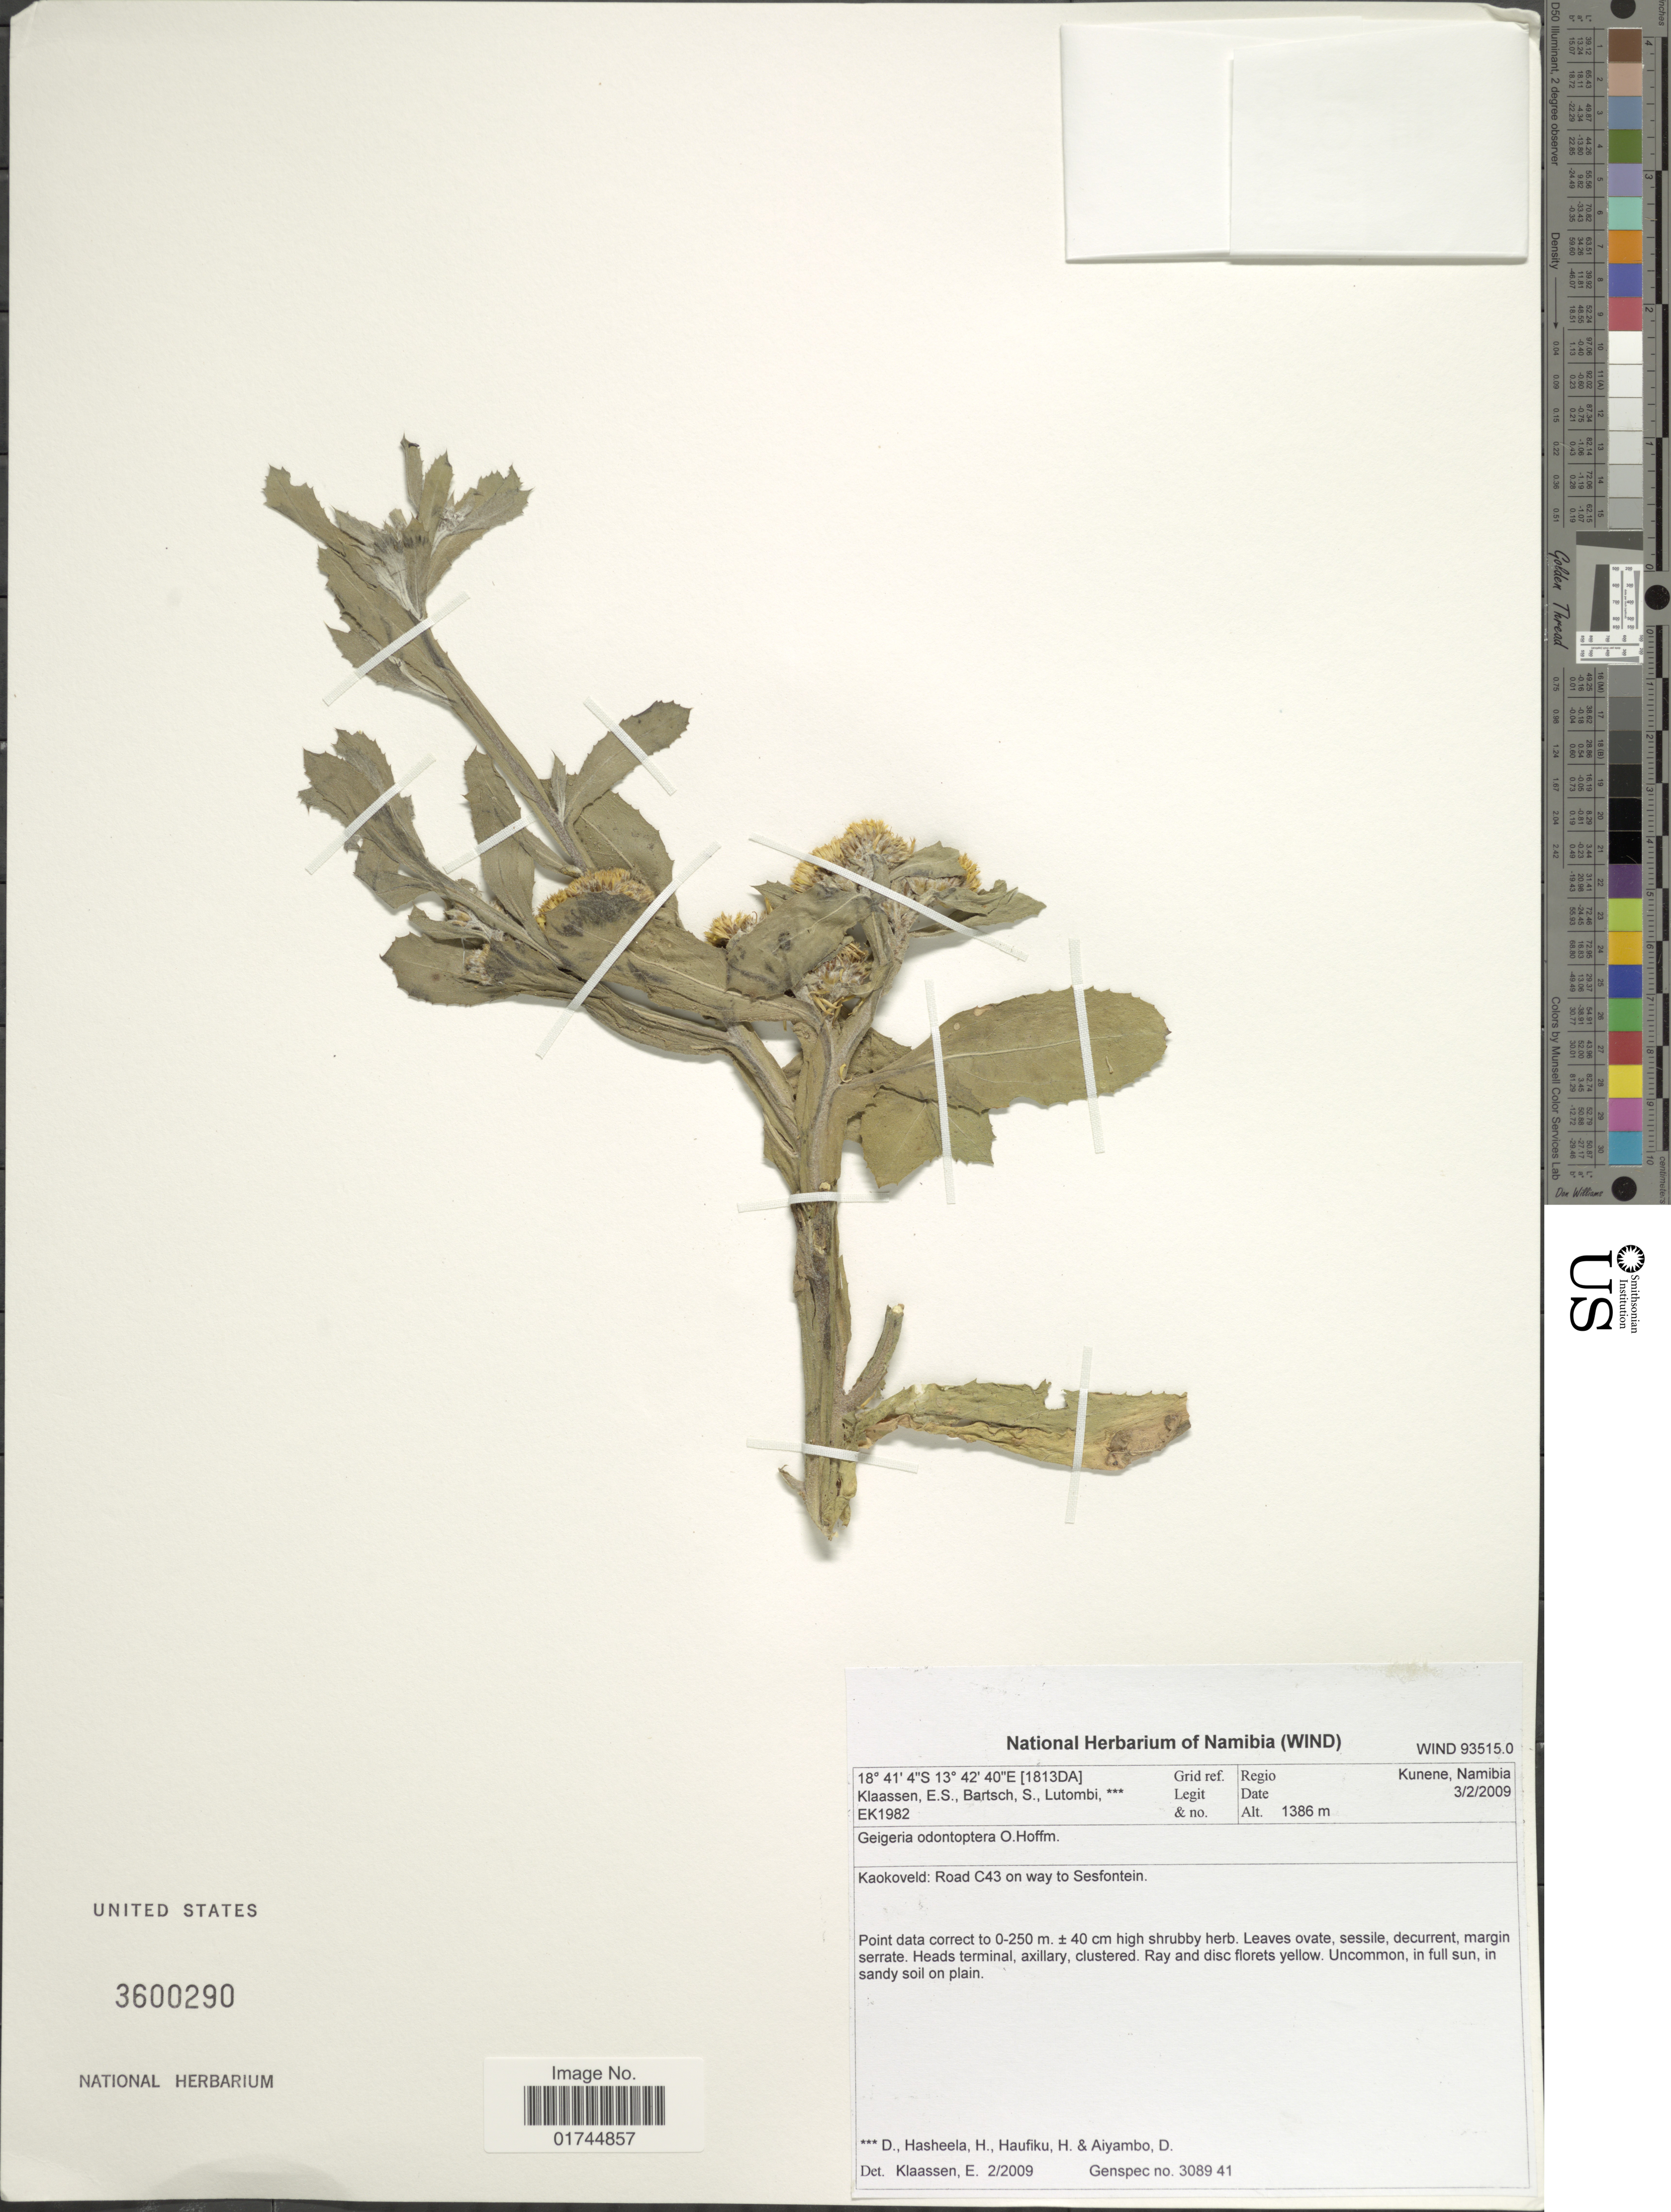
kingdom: Plantae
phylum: Tracheophyta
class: Magnoliopsida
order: Asterales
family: Asteraceae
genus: Geigeria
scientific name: Geigeria odontoptera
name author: O. Hoffm.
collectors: E. S. Klaassen, S. Bartsch, D. Lutombi, H. Hasheela & et al.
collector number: EK1982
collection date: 2009-02-03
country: Namibia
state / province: Kunene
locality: Koakveld: Road C43 on way to Sesfontein.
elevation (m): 1386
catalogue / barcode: US 3600290